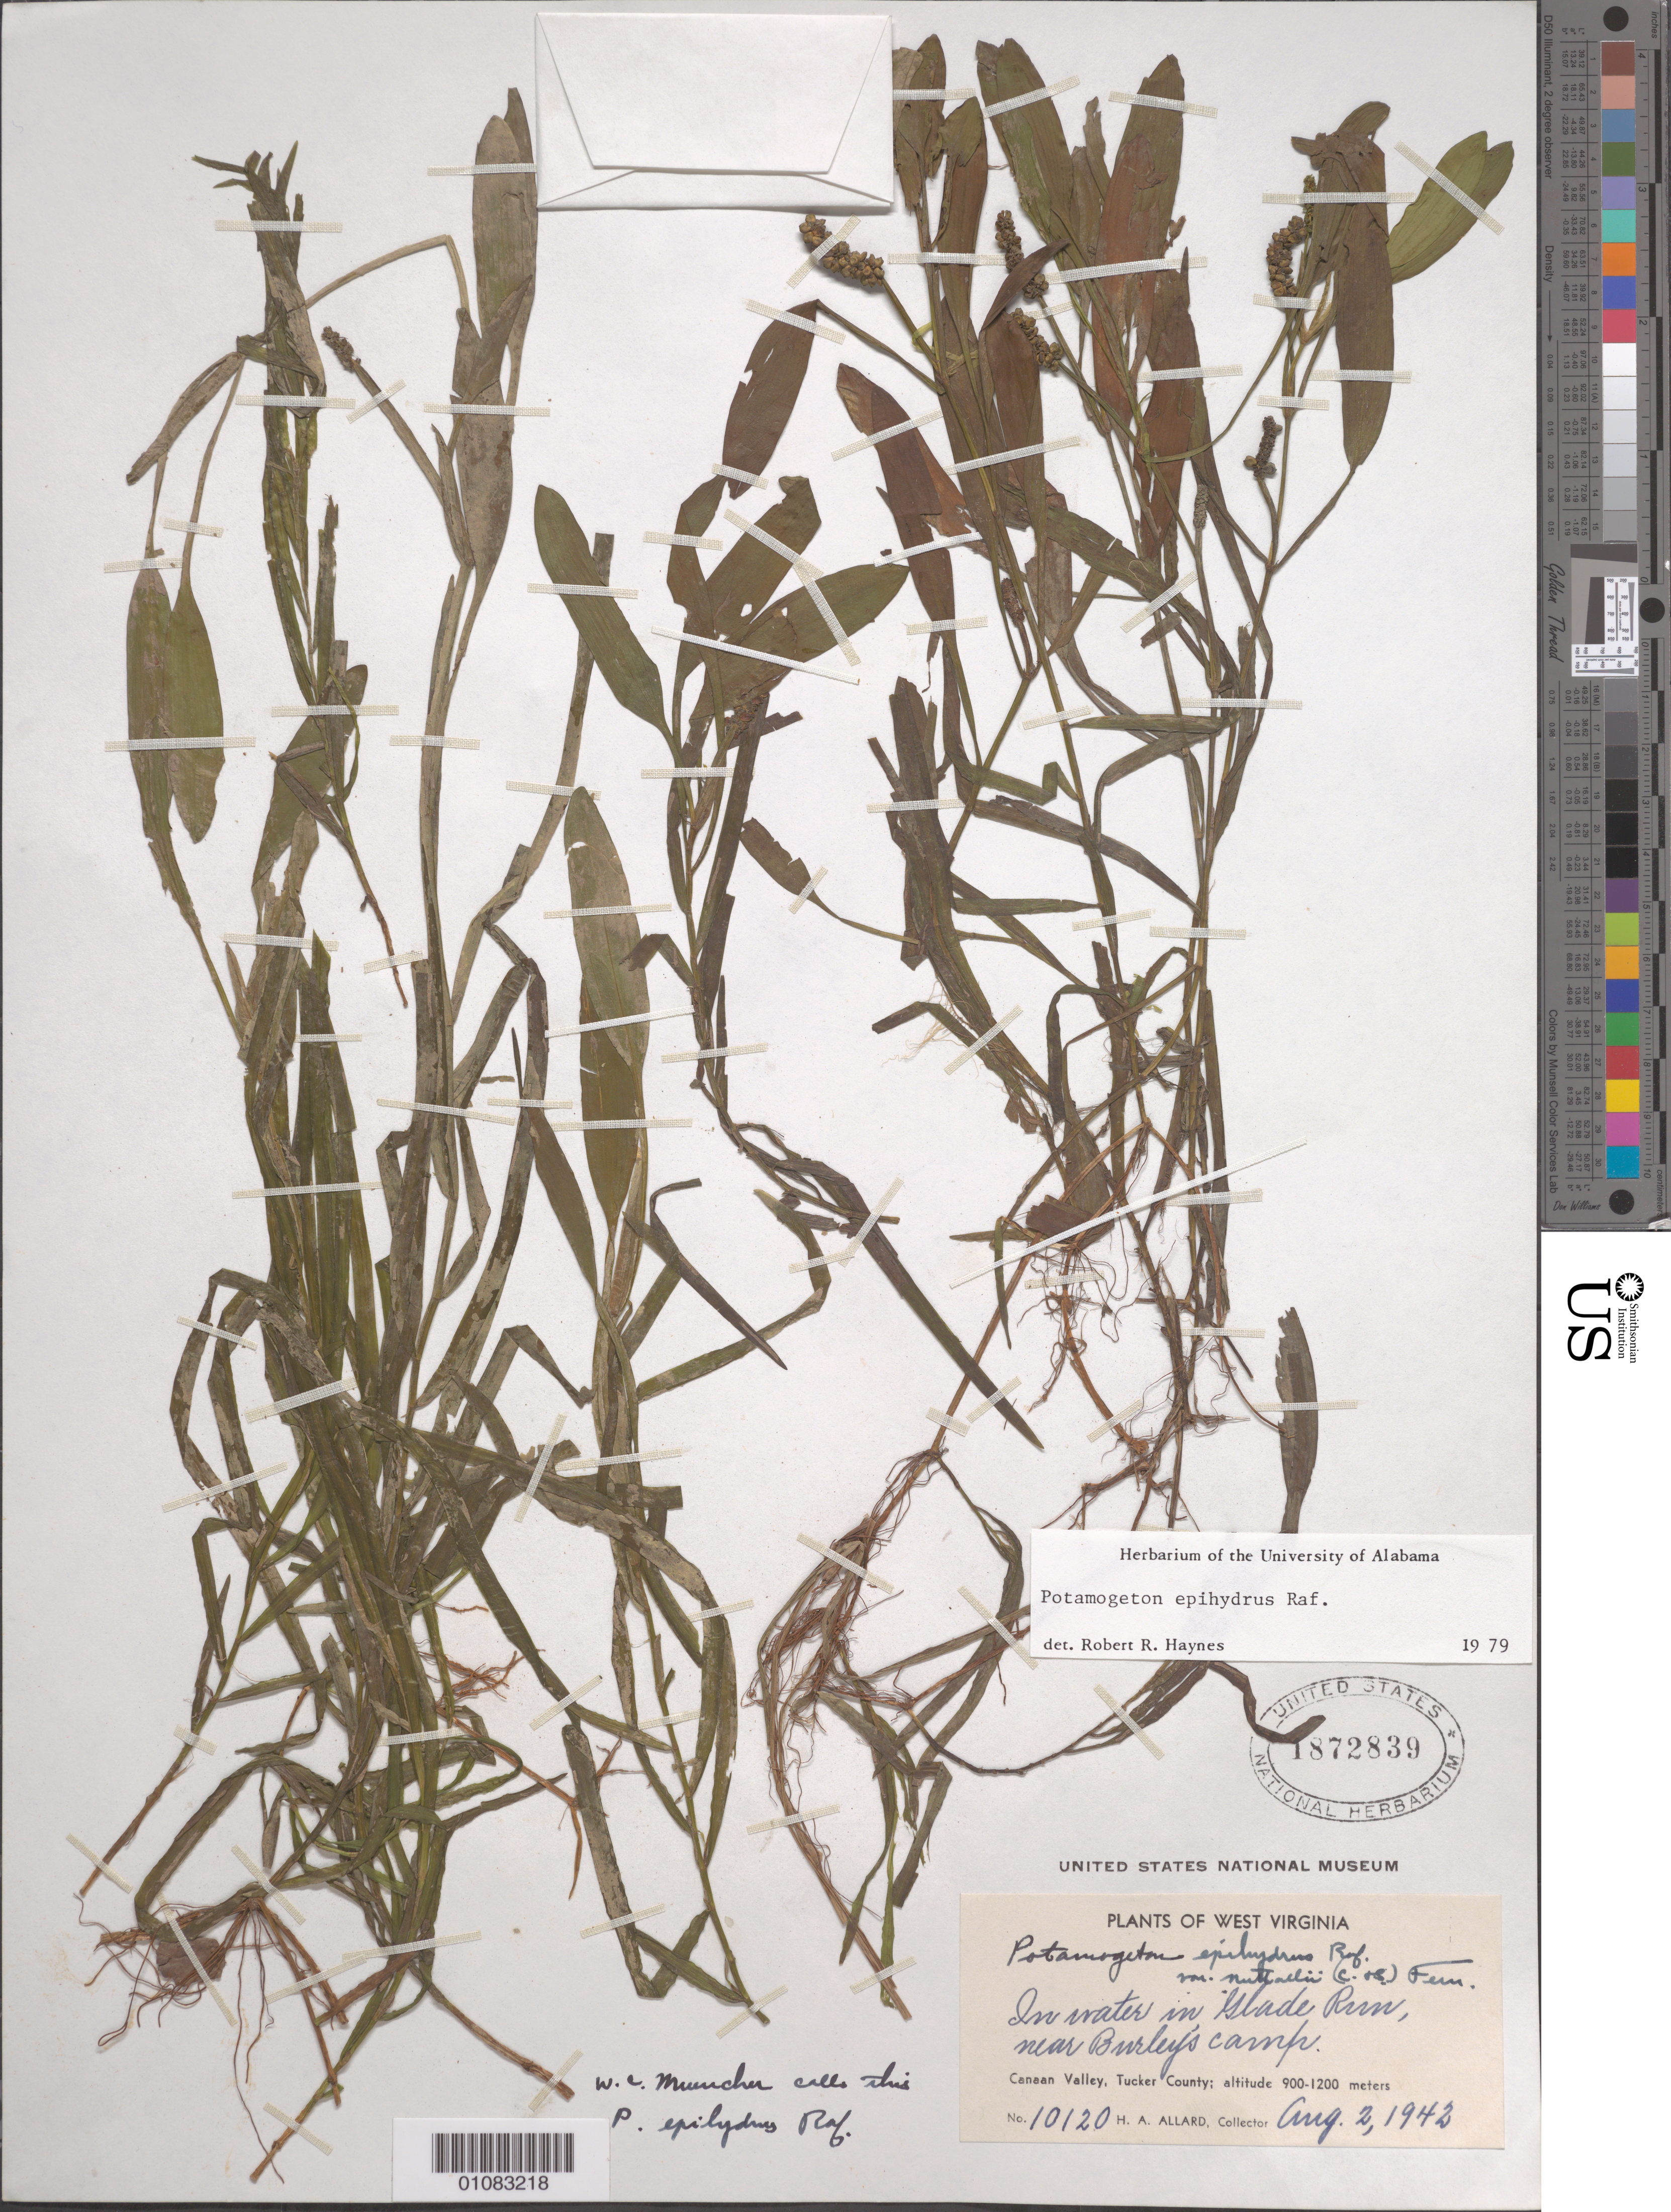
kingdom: Plantae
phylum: Tracheophyta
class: Liliopsida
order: Alismatales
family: Potamogetonaceae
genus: Potamogeton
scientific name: Potamogeton epihydrus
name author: Raf.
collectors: H. A. Allard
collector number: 10120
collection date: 1942-08-02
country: United States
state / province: West Virginia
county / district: Tucker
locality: Canaan Valley, near Burley's Camp, Glade Run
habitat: In water.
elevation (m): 900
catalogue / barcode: US 1872839